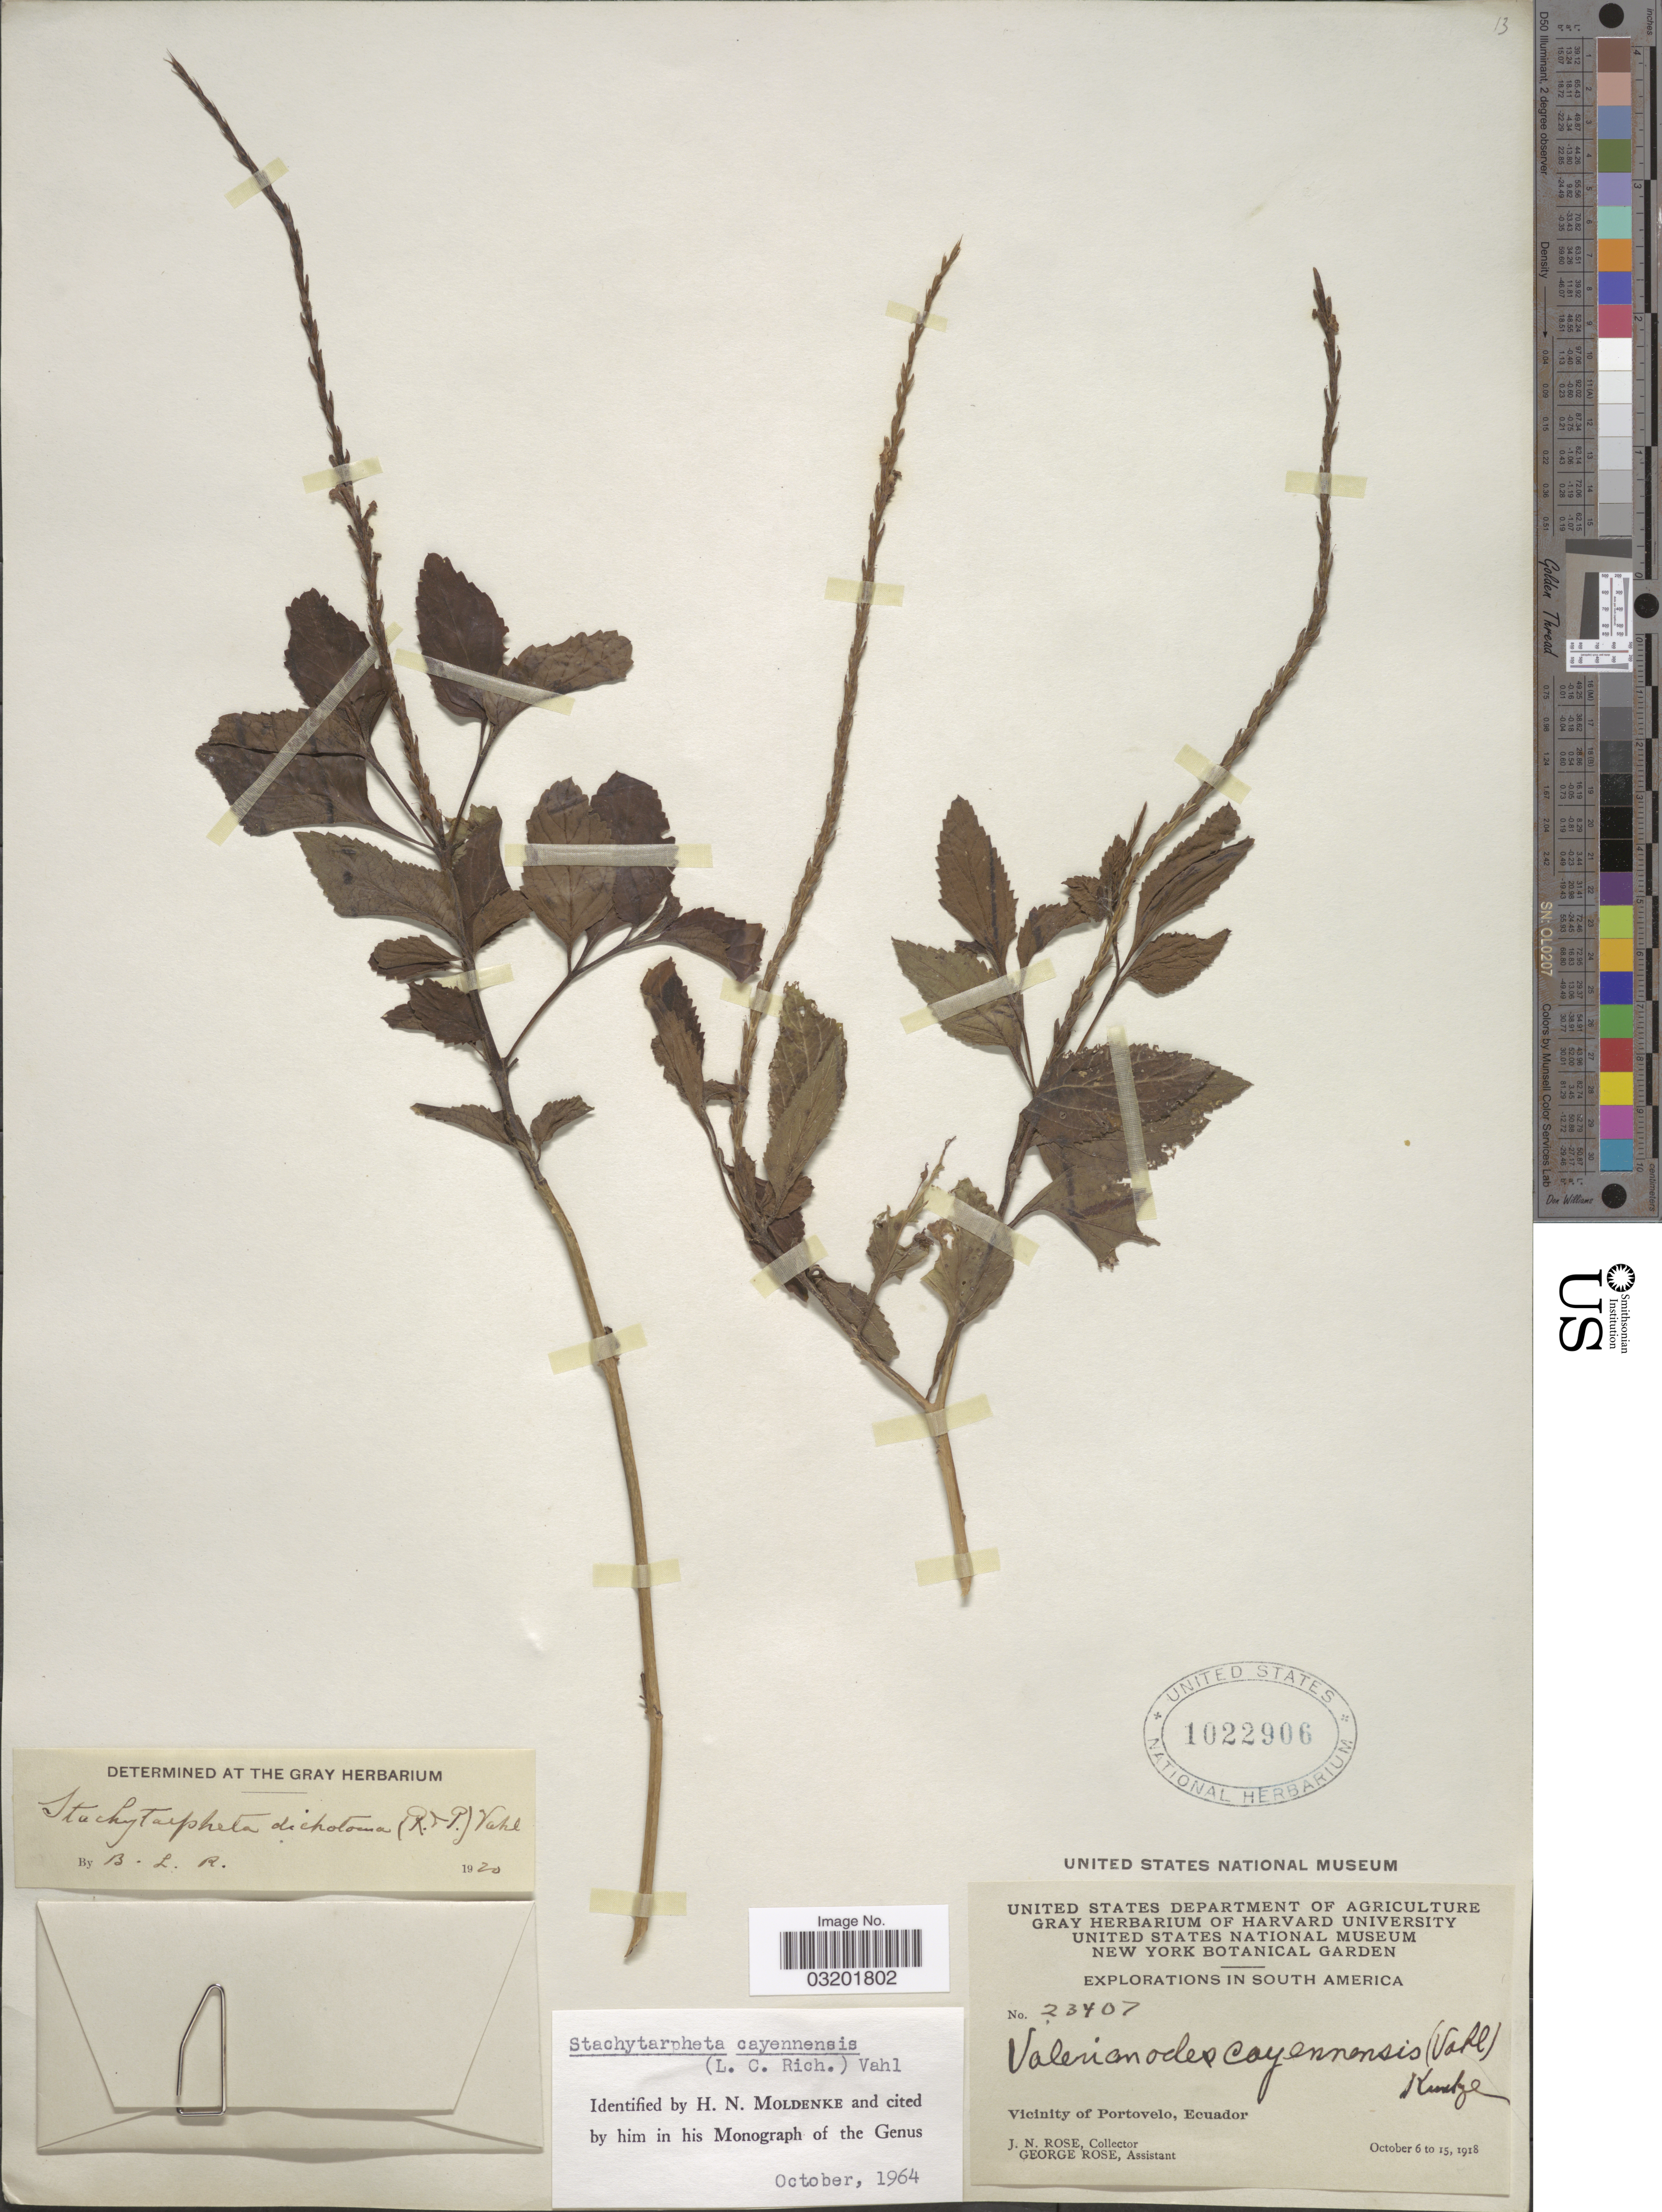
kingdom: Plantae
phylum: Tracheophyta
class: Magnoliopsida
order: Lamiales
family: Verbenaceae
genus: Stachytarpheta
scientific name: Stachytarpheta cayennensis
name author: (Rich.) Vahl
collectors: J. N. Rose & G. Rose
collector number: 23407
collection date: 1918-10-06/1918-10-15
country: Ecuador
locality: Vicinity of Portovelo.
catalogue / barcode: US 1022906